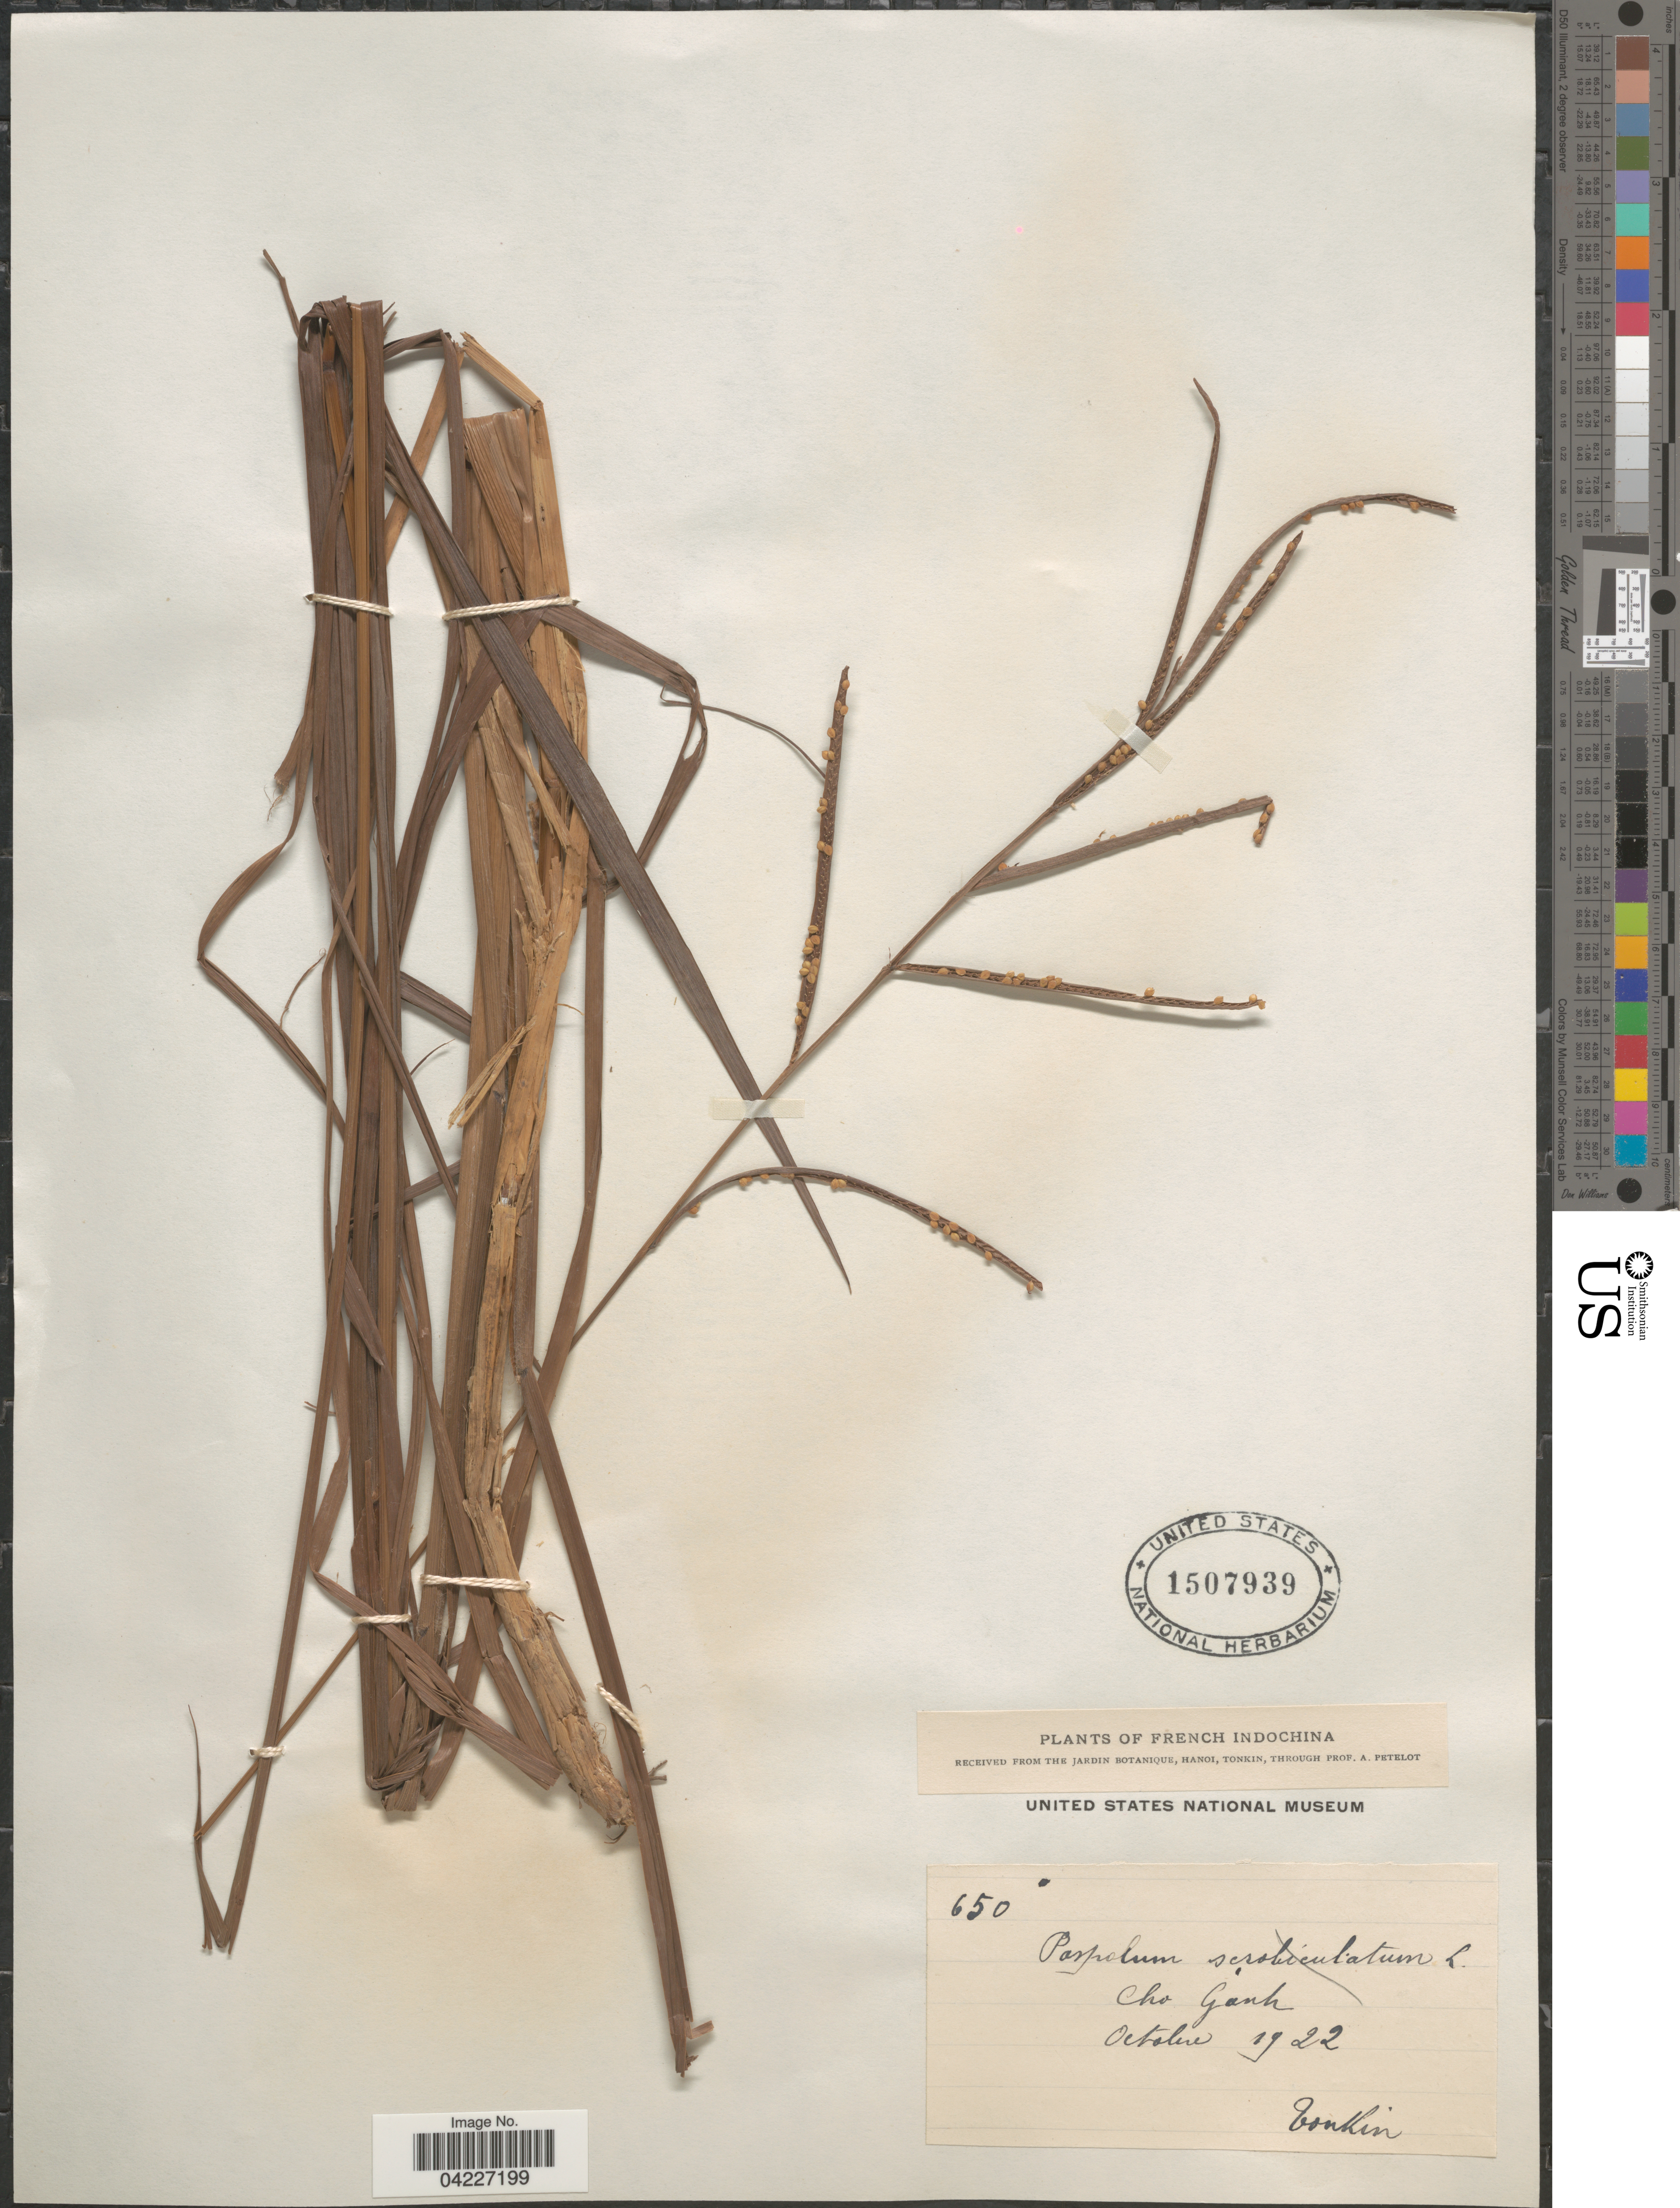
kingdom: Plantae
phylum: Tracheophyta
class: Liliopsida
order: Poales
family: Poaceae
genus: Paspalum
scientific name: Paspalum longifolium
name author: Roxb.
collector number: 650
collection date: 1922-10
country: Vietnam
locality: French Indochina. Cho Ganh. Tonkin.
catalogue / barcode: US 1507939